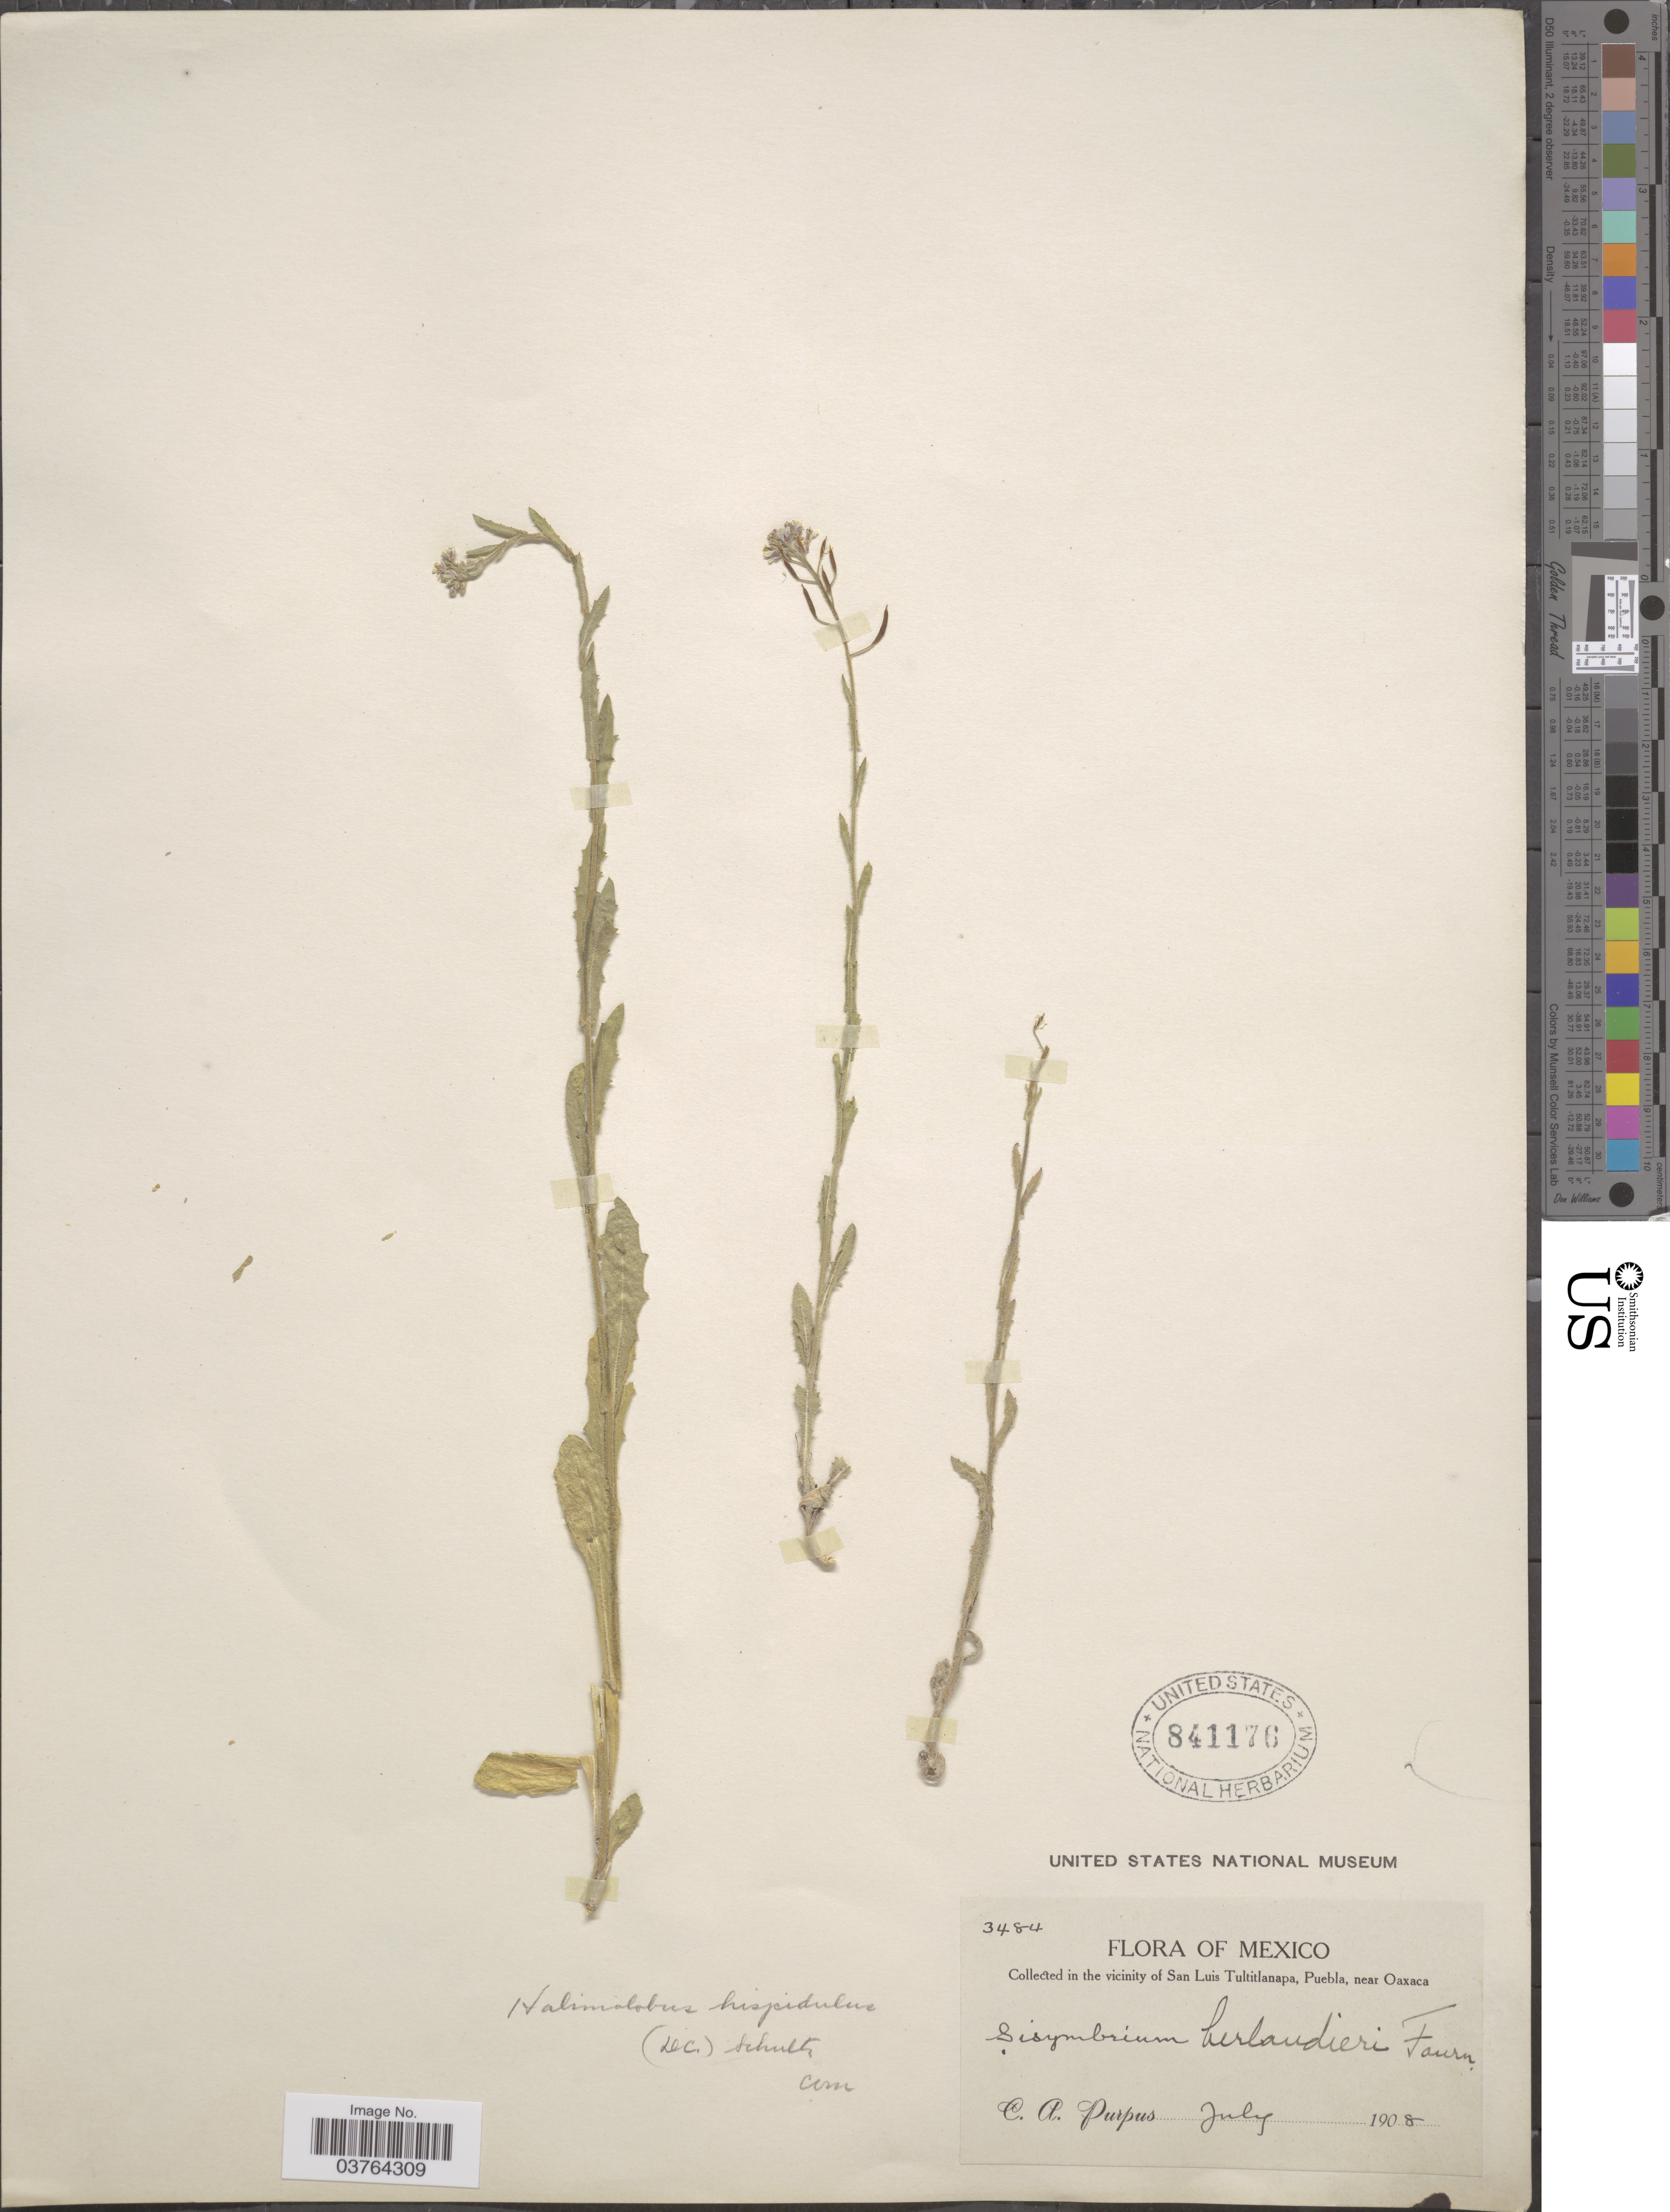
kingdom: Plantae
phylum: Tracheophyta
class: Magnoliopsida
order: Brassicales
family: Brassicaceae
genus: Halimolobos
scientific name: Halimolobos hispidulus var. acutifolius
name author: Rollins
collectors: C. A. Purpus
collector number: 3484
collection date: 1908-07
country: Mexico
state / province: Puebla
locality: In the vicinity of San Luis Tultitlanapa, near Oaxaca.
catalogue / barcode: US 841176